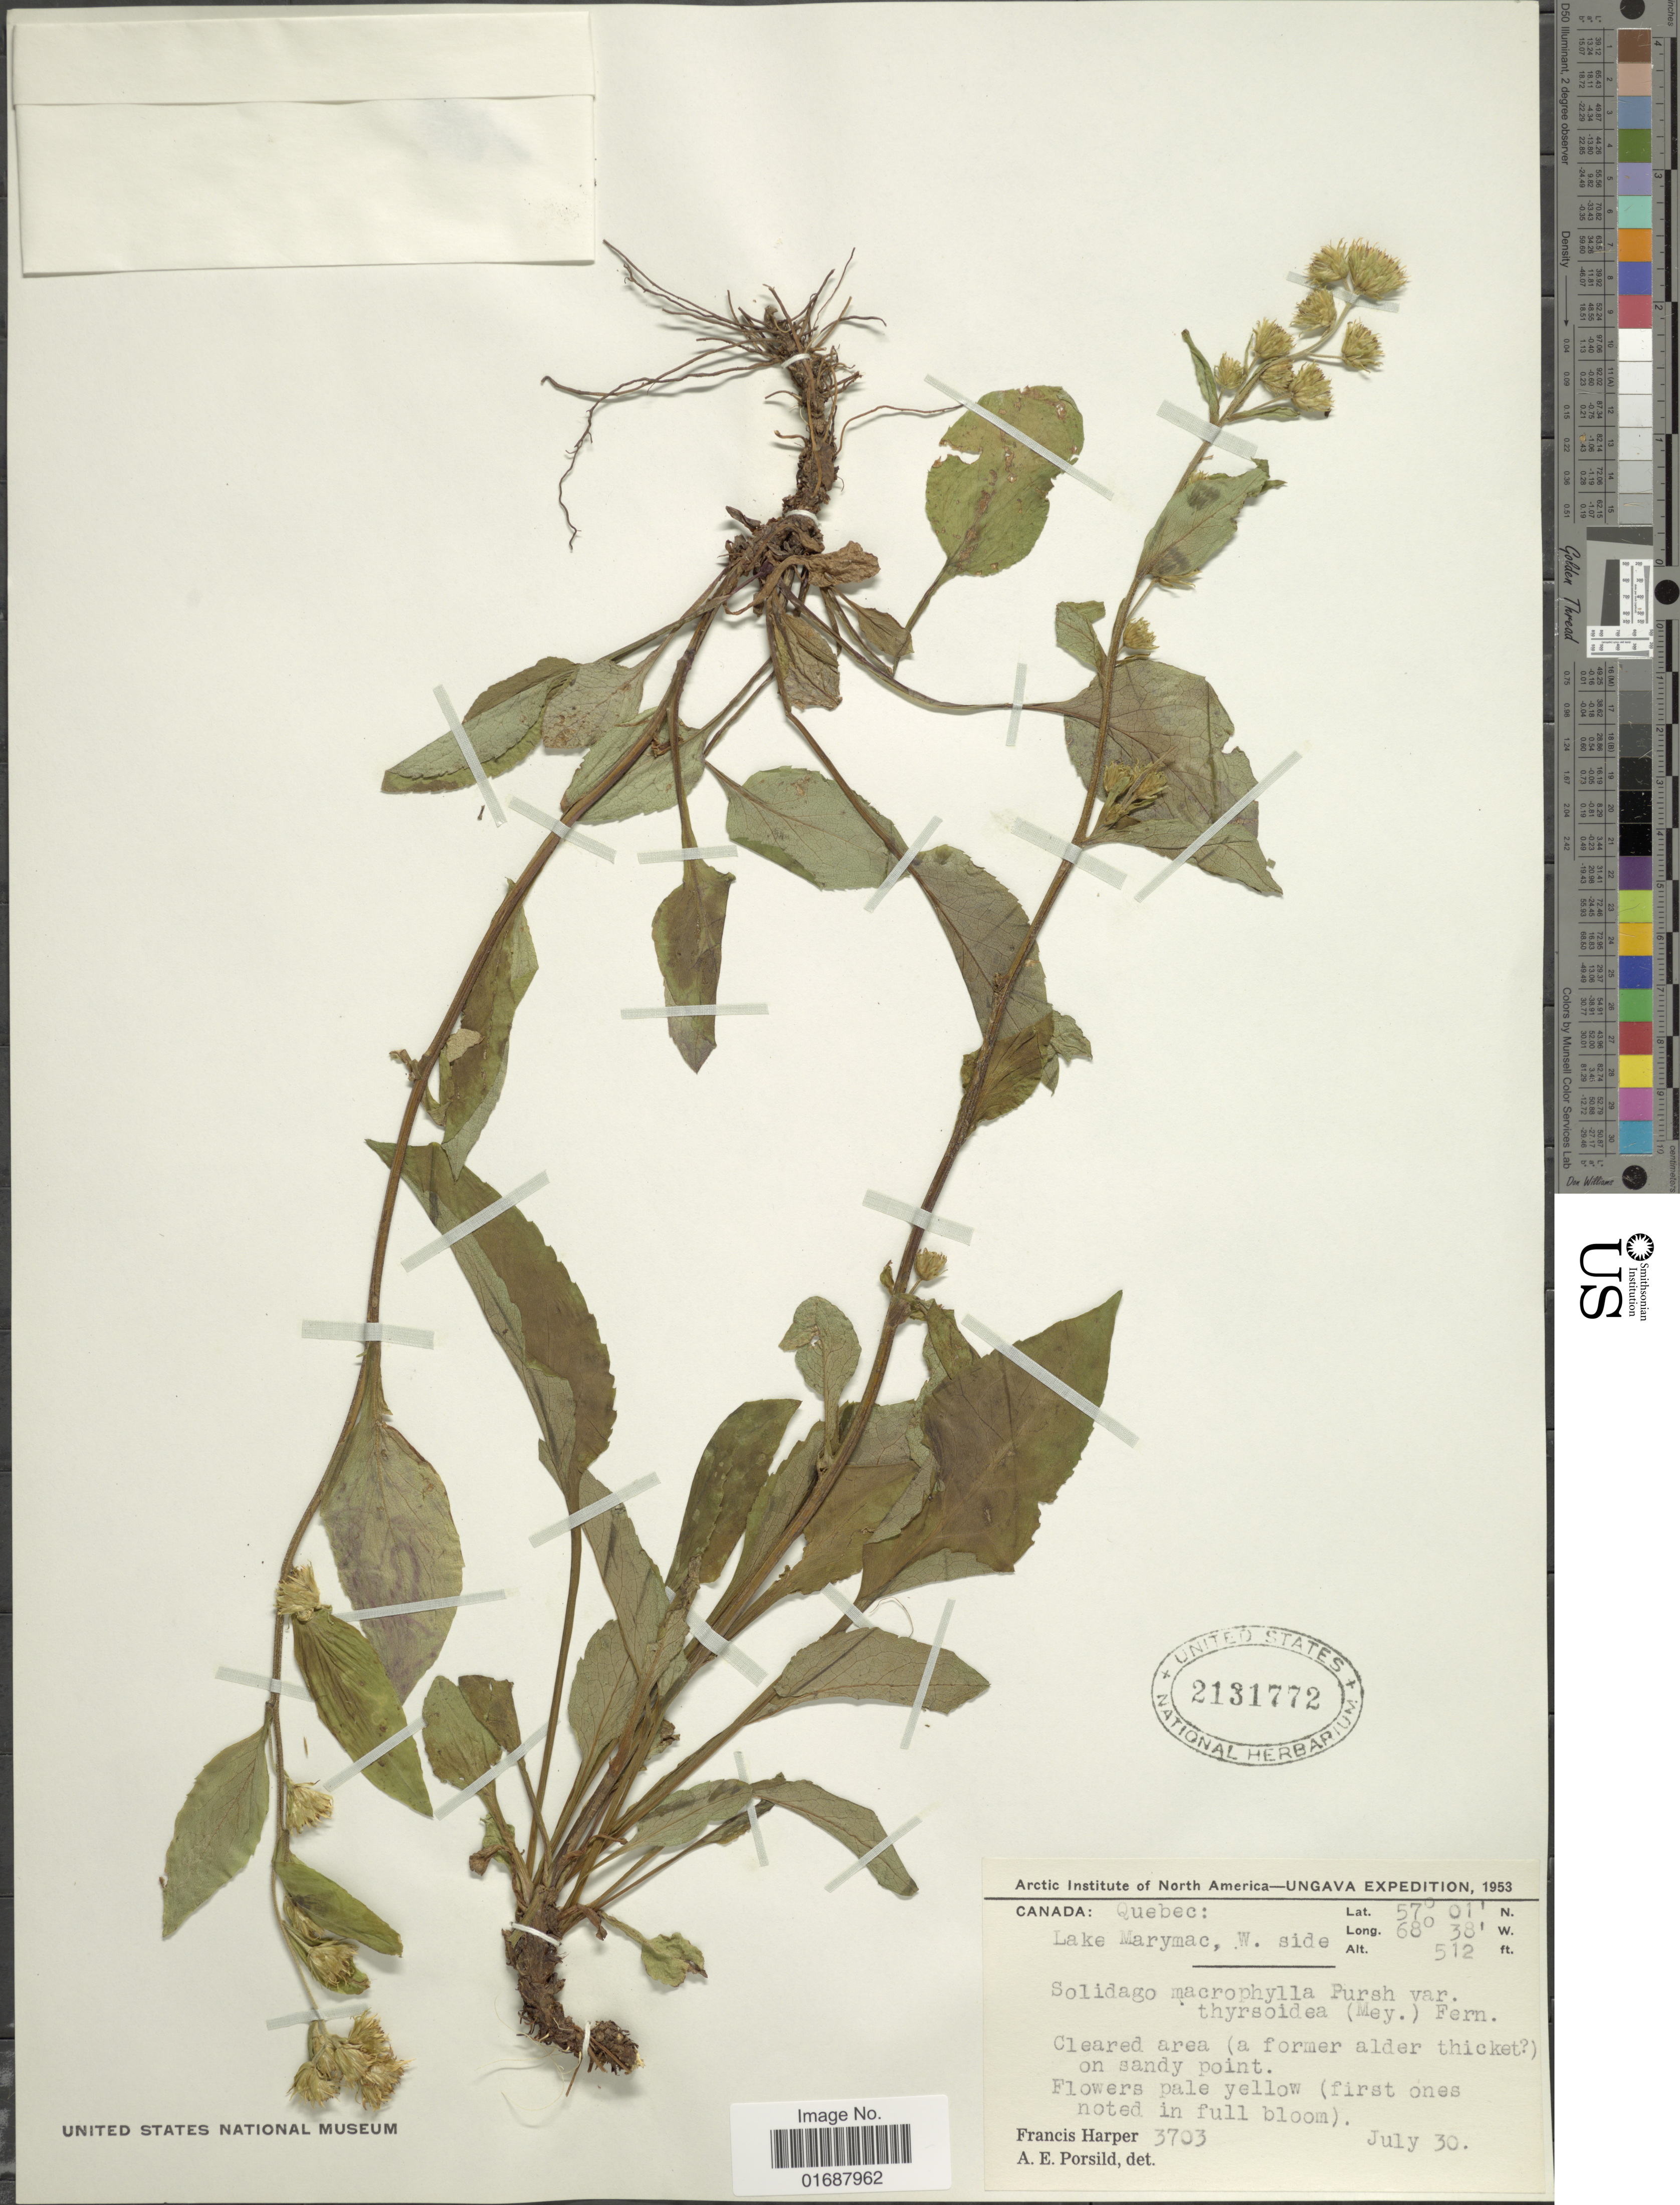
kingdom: Plantae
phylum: Tracheophyta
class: Magnoliopsida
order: Asterales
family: Asteraceae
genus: Solidago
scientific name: Solidago macrophylla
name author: Banks ex Pursh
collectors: F. Harper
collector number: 3703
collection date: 1953-07-30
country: Canada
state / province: Quebec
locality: Canada: Quebec: Lake Marymac, W. side. Cleared area.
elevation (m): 156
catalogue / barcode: US 2131772